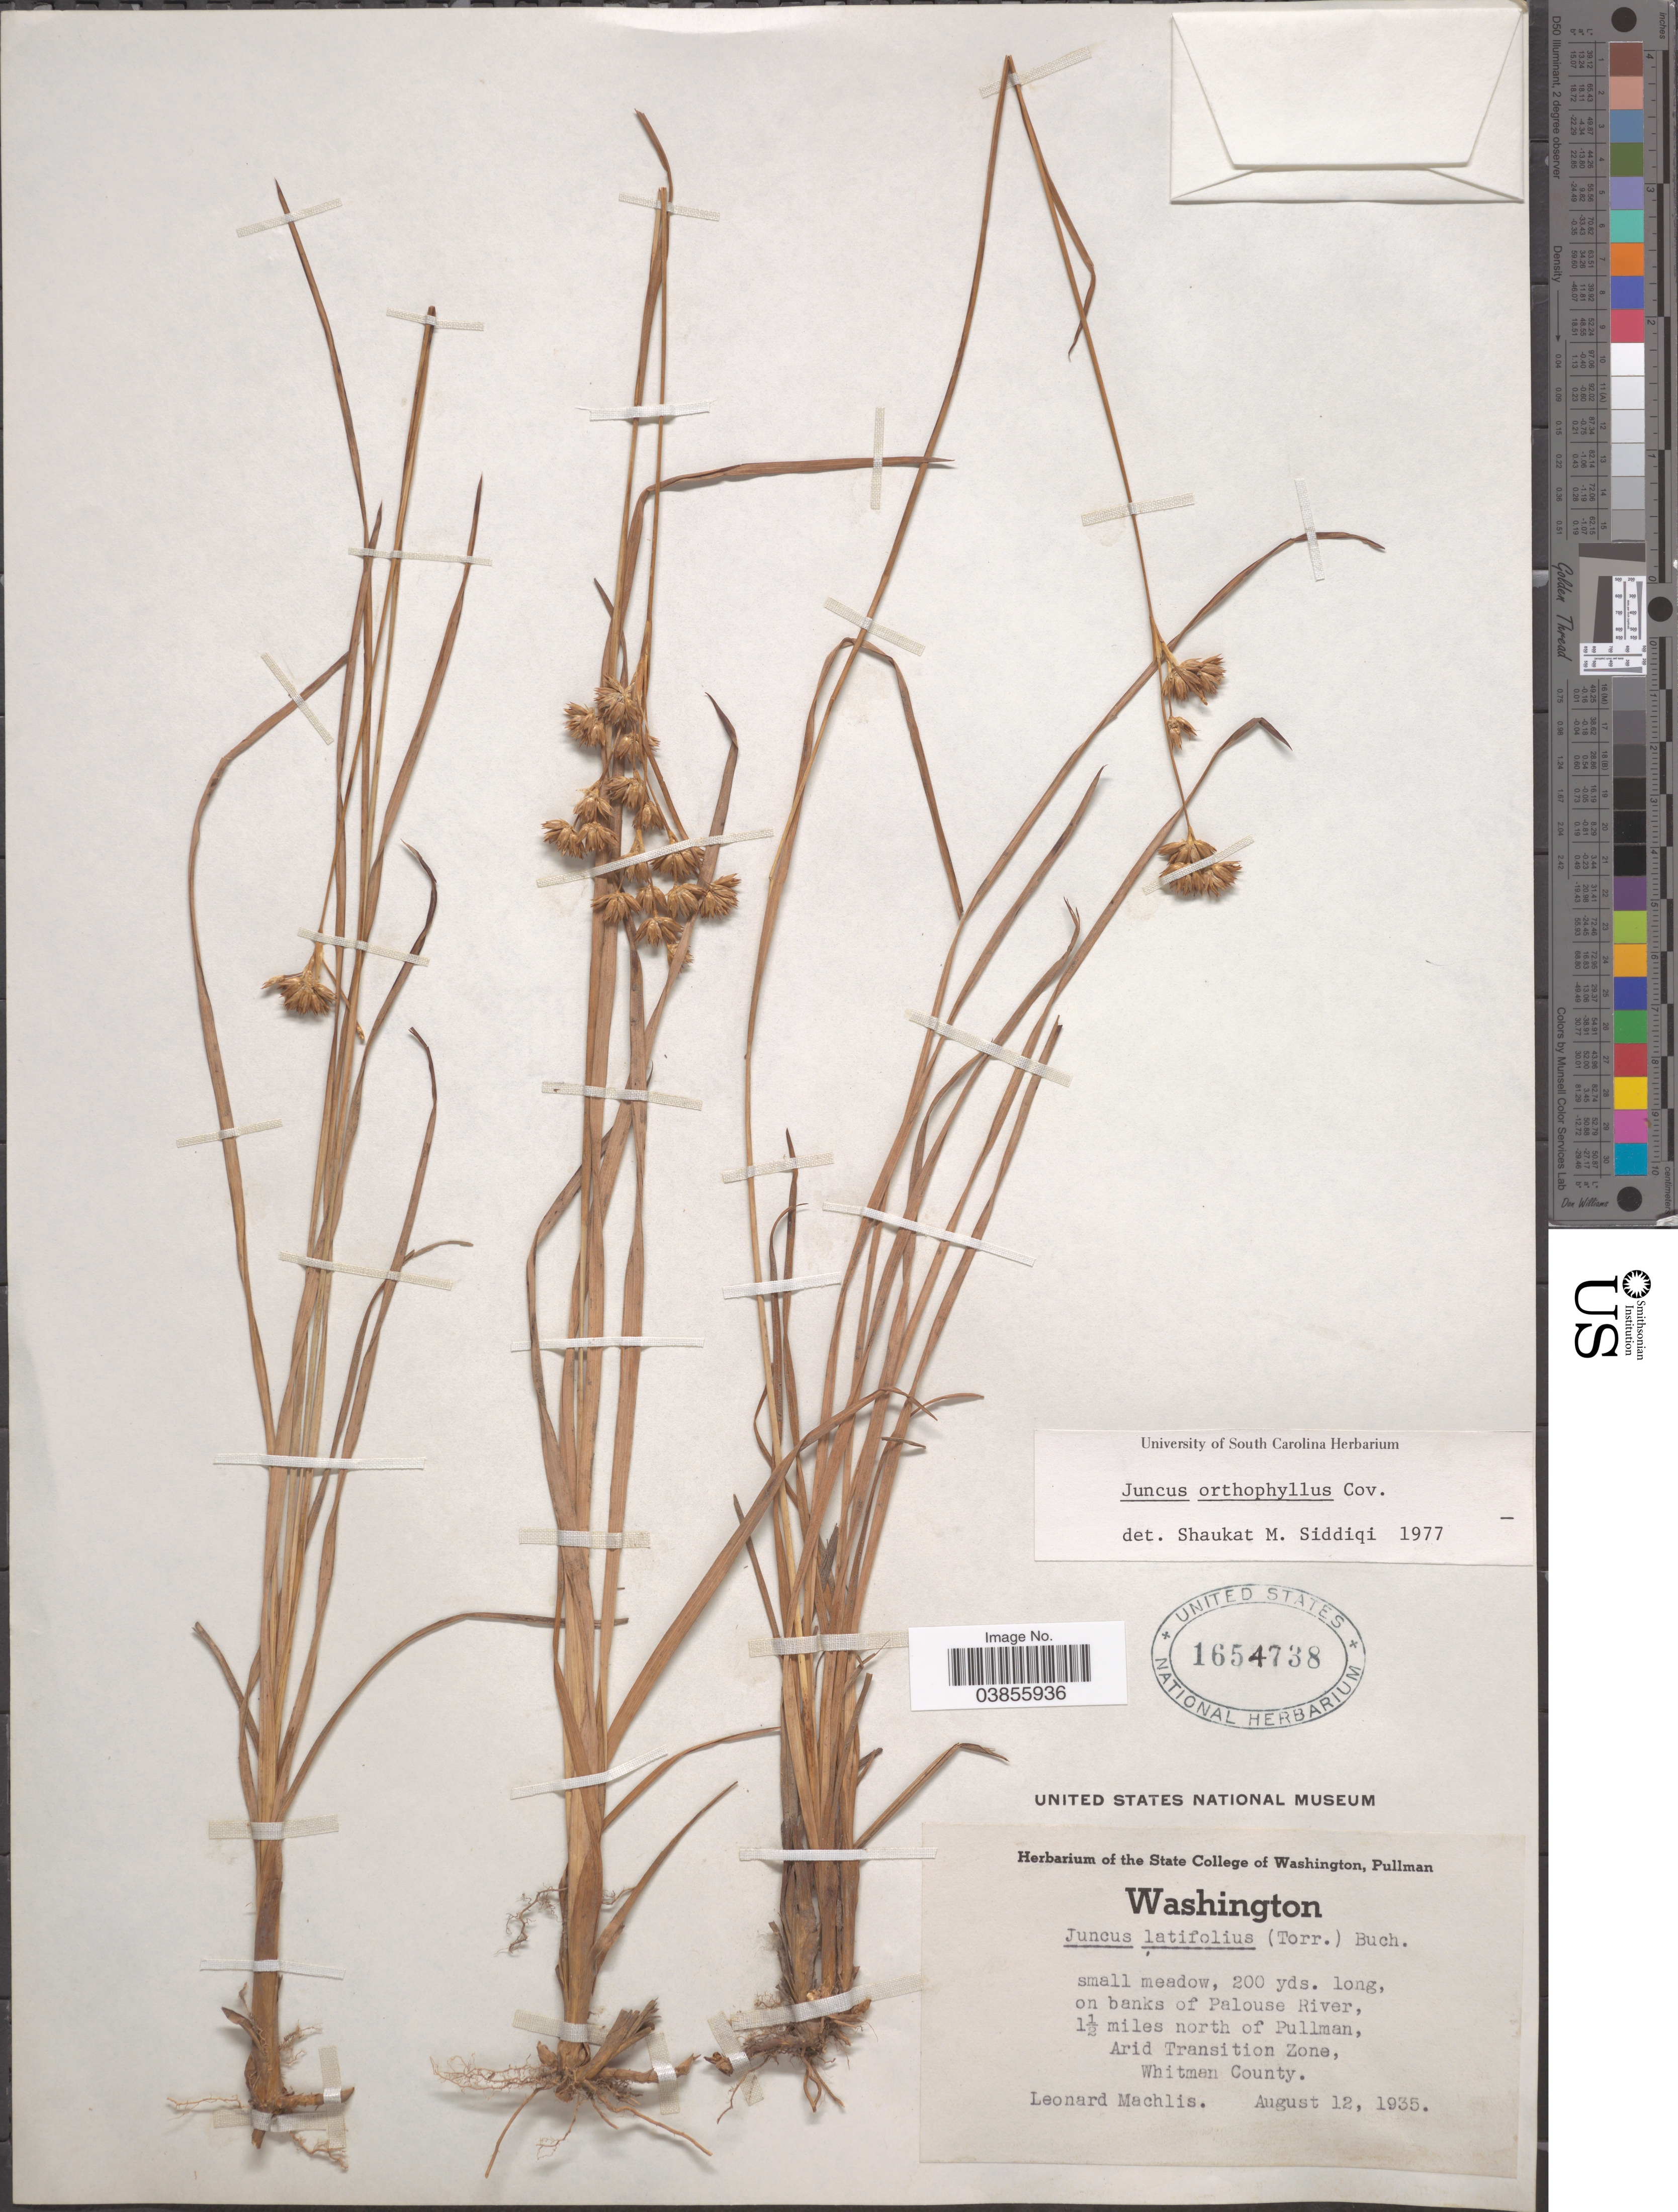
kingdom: Plantae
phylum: Tracheophyta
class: Liliopsida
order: Poales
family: Juncaceae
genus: Juncus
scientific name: Juncus orthophyllus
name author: Coville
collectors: L. Machlis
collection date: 1935-08-12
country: United States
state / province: Washington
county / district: Whitman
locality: Small meadow, on banks of Palouse River, 1½ miles north of Pullman, Arid Transition Zone, Whitman County,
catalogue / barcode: US 1654738